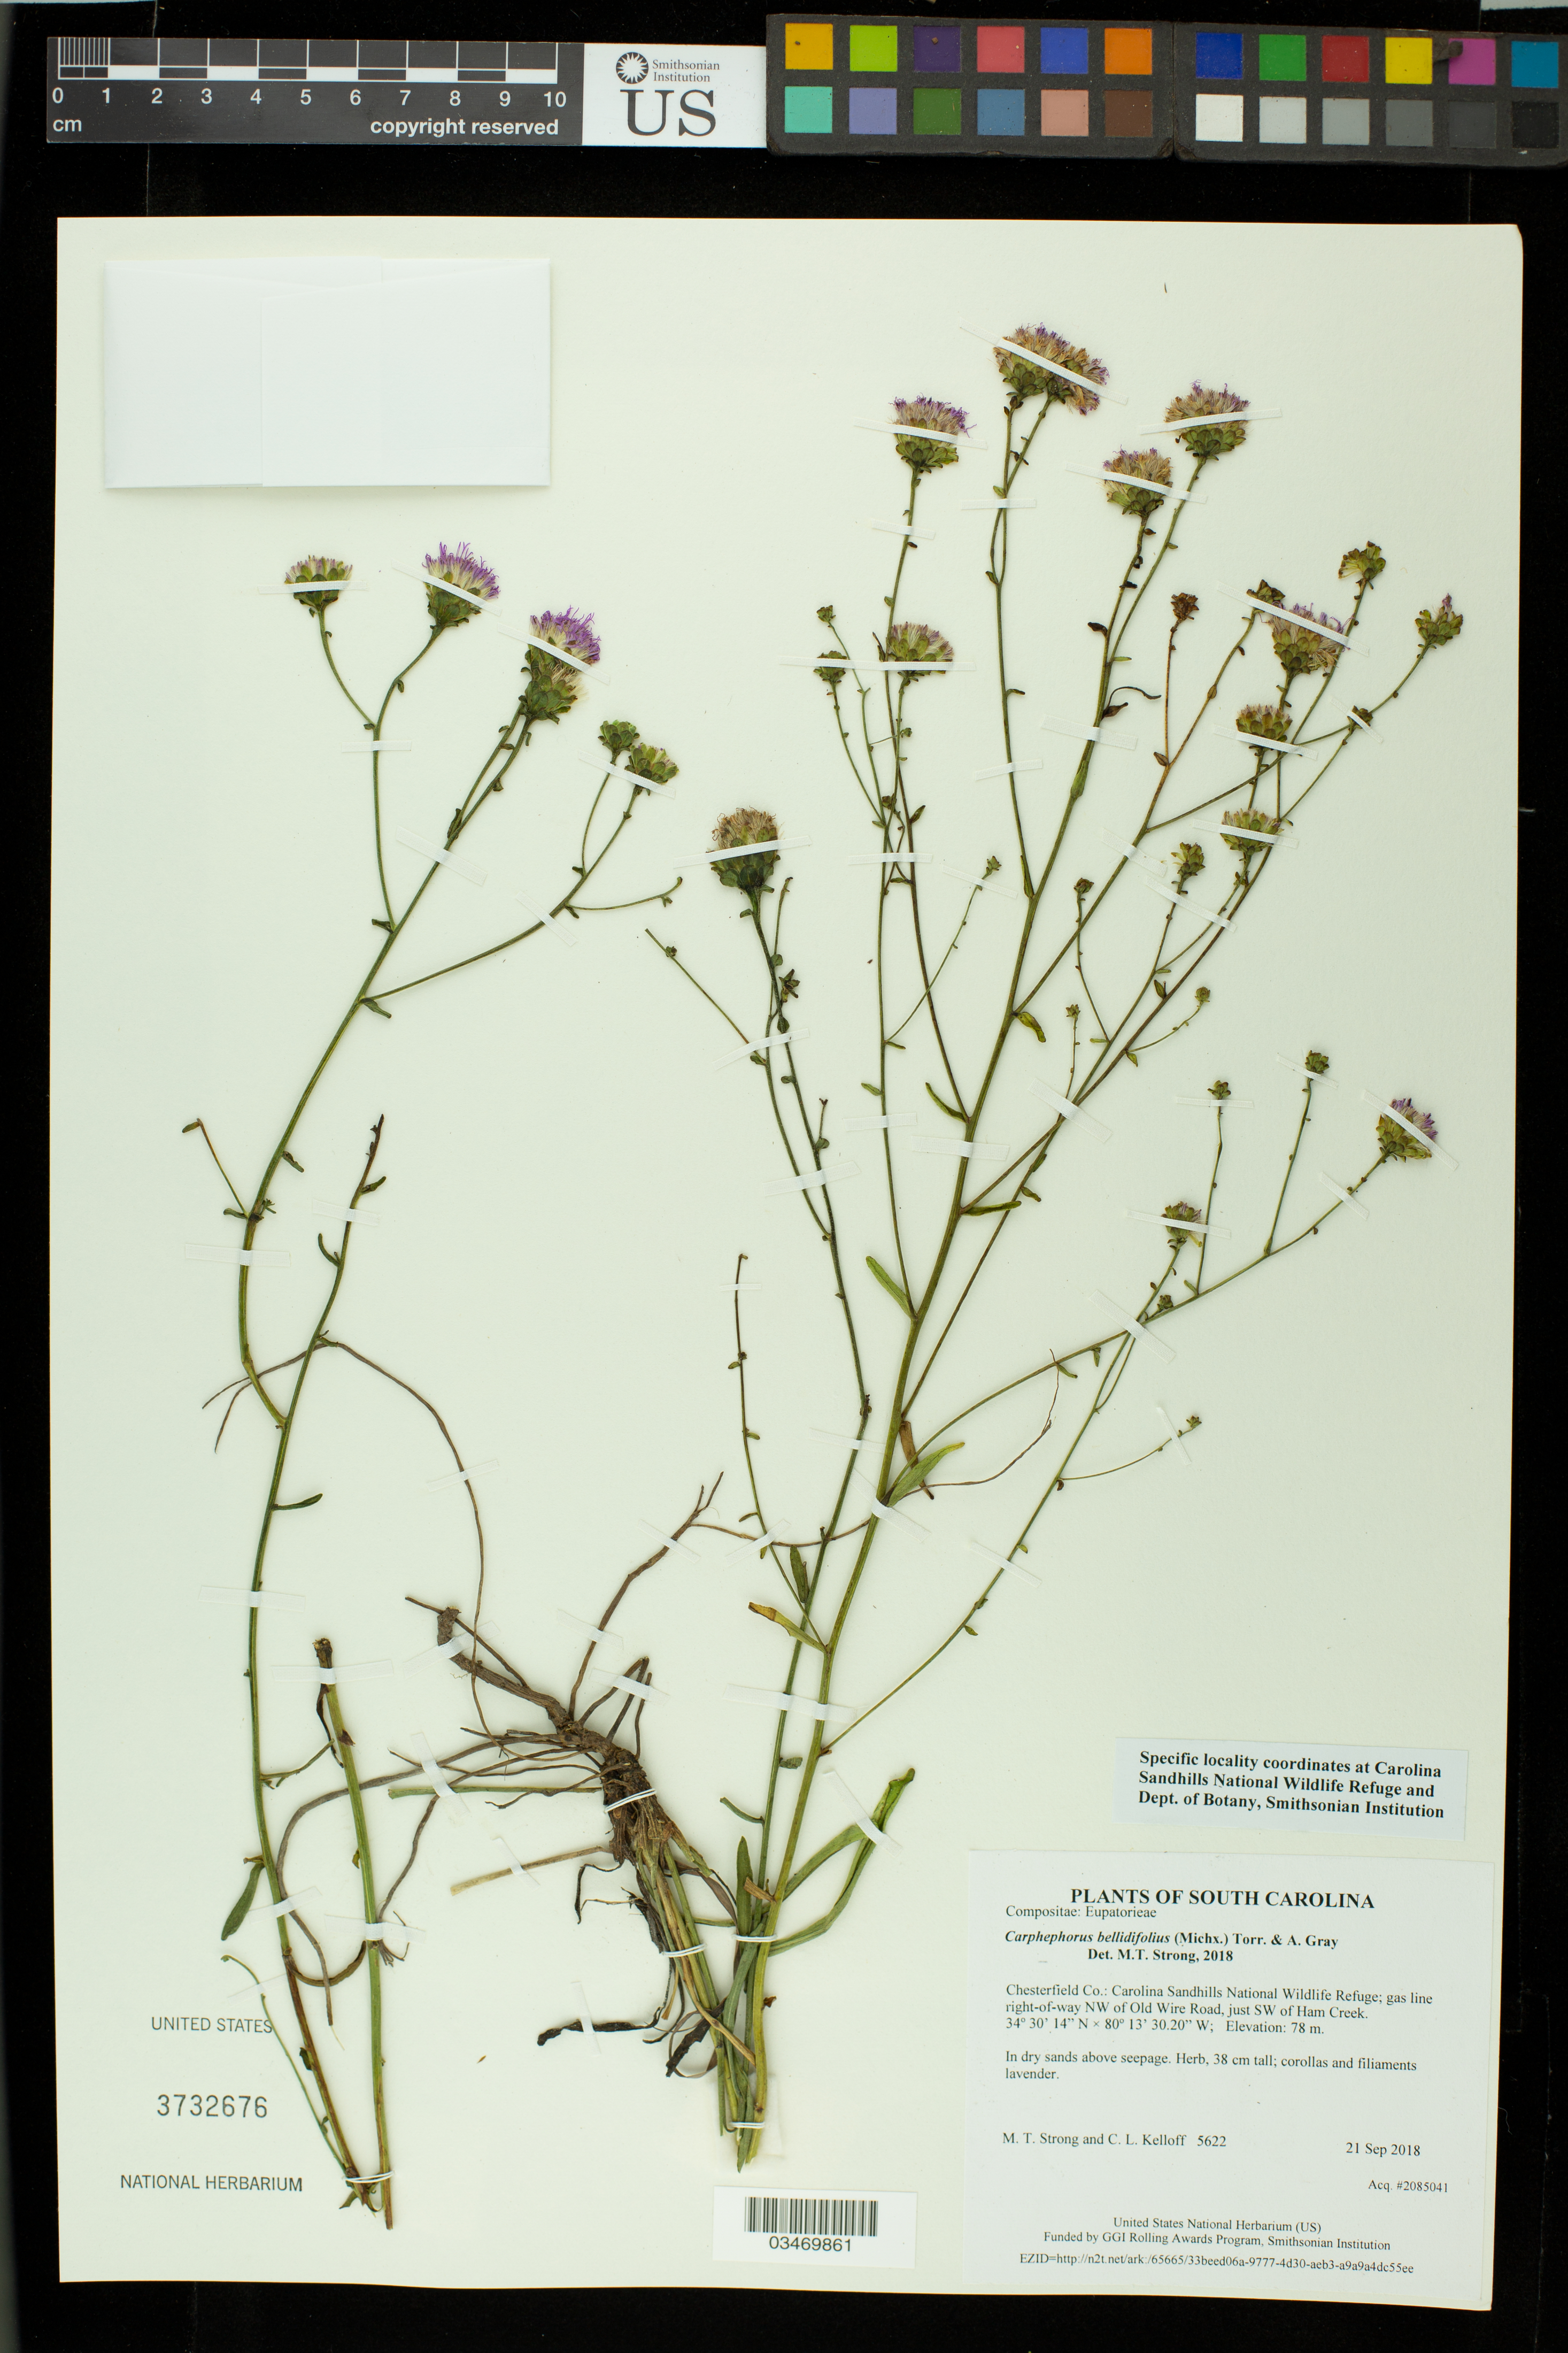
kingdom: Plantae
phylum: Tracheophyta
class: Magnoliopsida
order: Asterales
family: Asteraceae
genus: Carphephorus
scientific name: Carphephorus bellidifolius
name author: (Michx.) Torr. & A. Gray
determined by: Strong, M. T., (US), Smithsonian Institution - National Museum of Natural History (UNITED STATES)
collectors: M. T. Strong & C. L. Kelloff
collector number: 5622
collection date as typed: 21 Sep 2018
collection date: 2018-09-21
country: United States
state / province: South Carolina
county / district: Chesterfield Co.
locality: Carolina Sandhills National Wildlife Refuge; gas line right-of-way NW of Old Wire Road, just SW of Ham Creek.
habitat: In dry sands bordering seepage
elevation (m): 78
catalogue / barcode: US 3732676